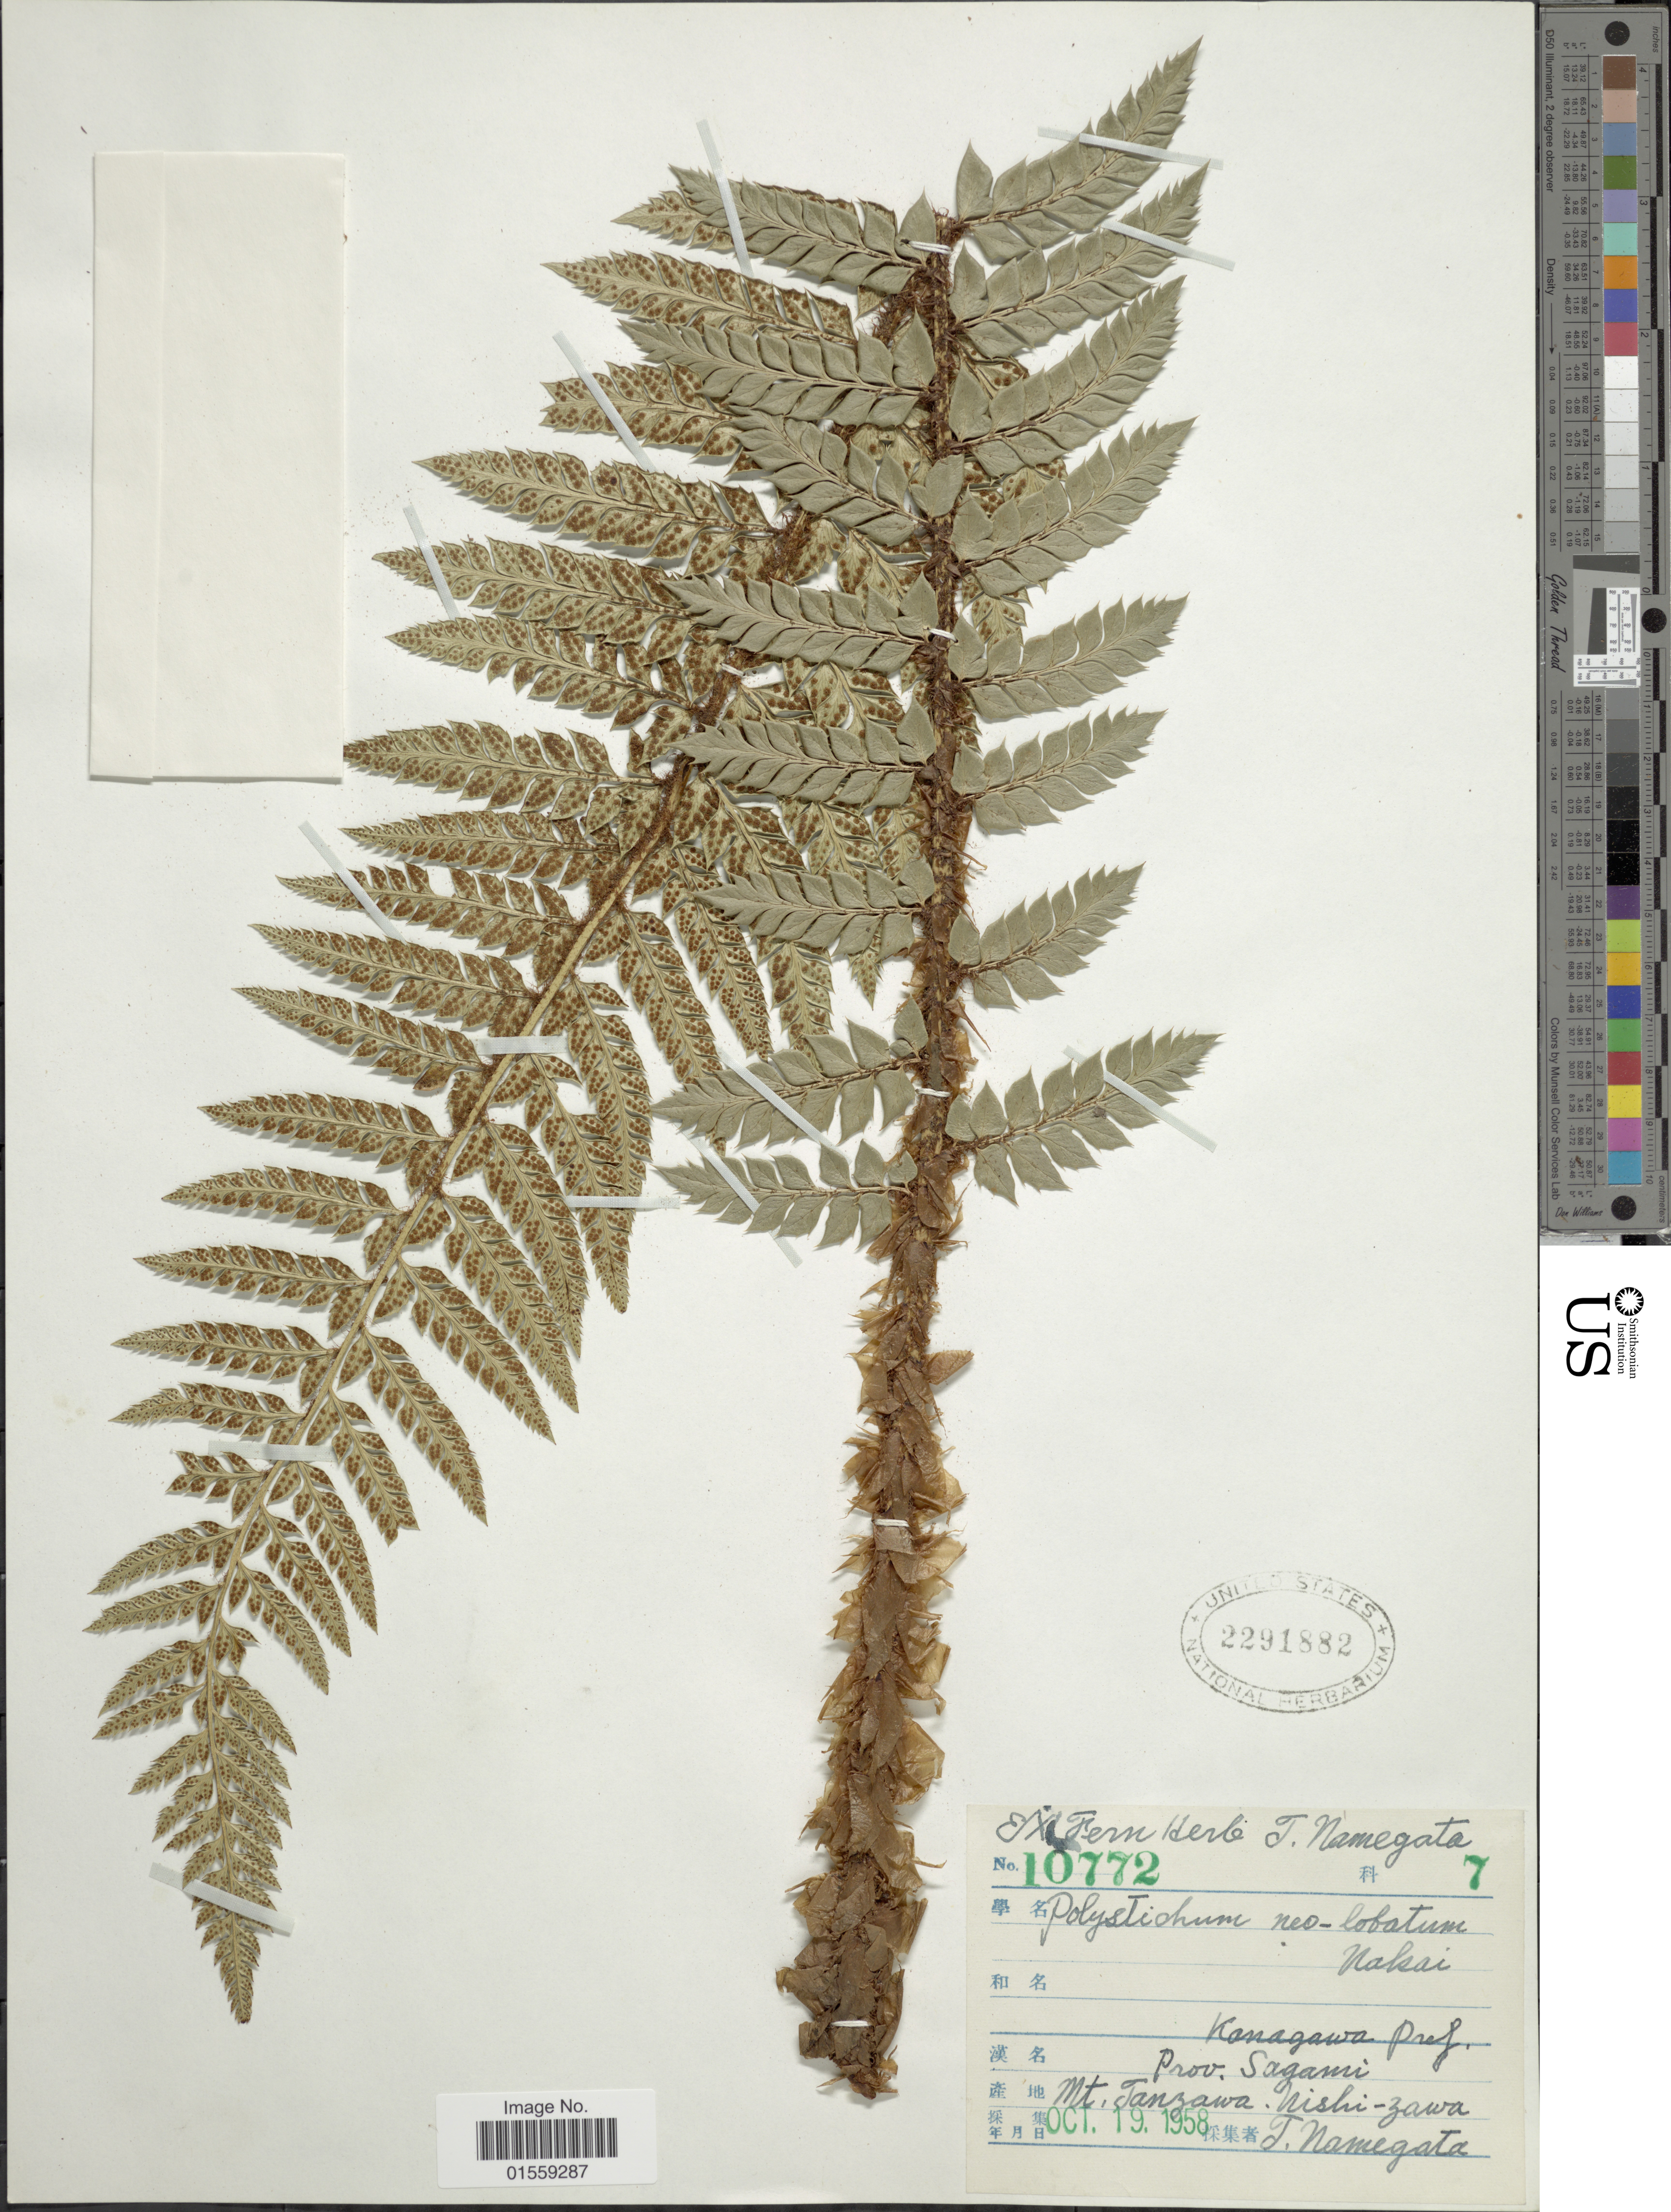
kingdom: Plantae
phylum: Tracheophyta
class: Polypodiopsida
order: Polypodiales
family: Dryopteridaceae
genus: Polystichum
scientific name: Polystichum neolobatum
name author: Nakai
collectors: T. Namegata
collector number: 10772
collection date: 1958-10-19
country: Japan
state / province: Kanagawa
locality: Prov. Sagami, Mt. Tanzawa, Nishi-zawa.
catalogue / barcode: US 2291882